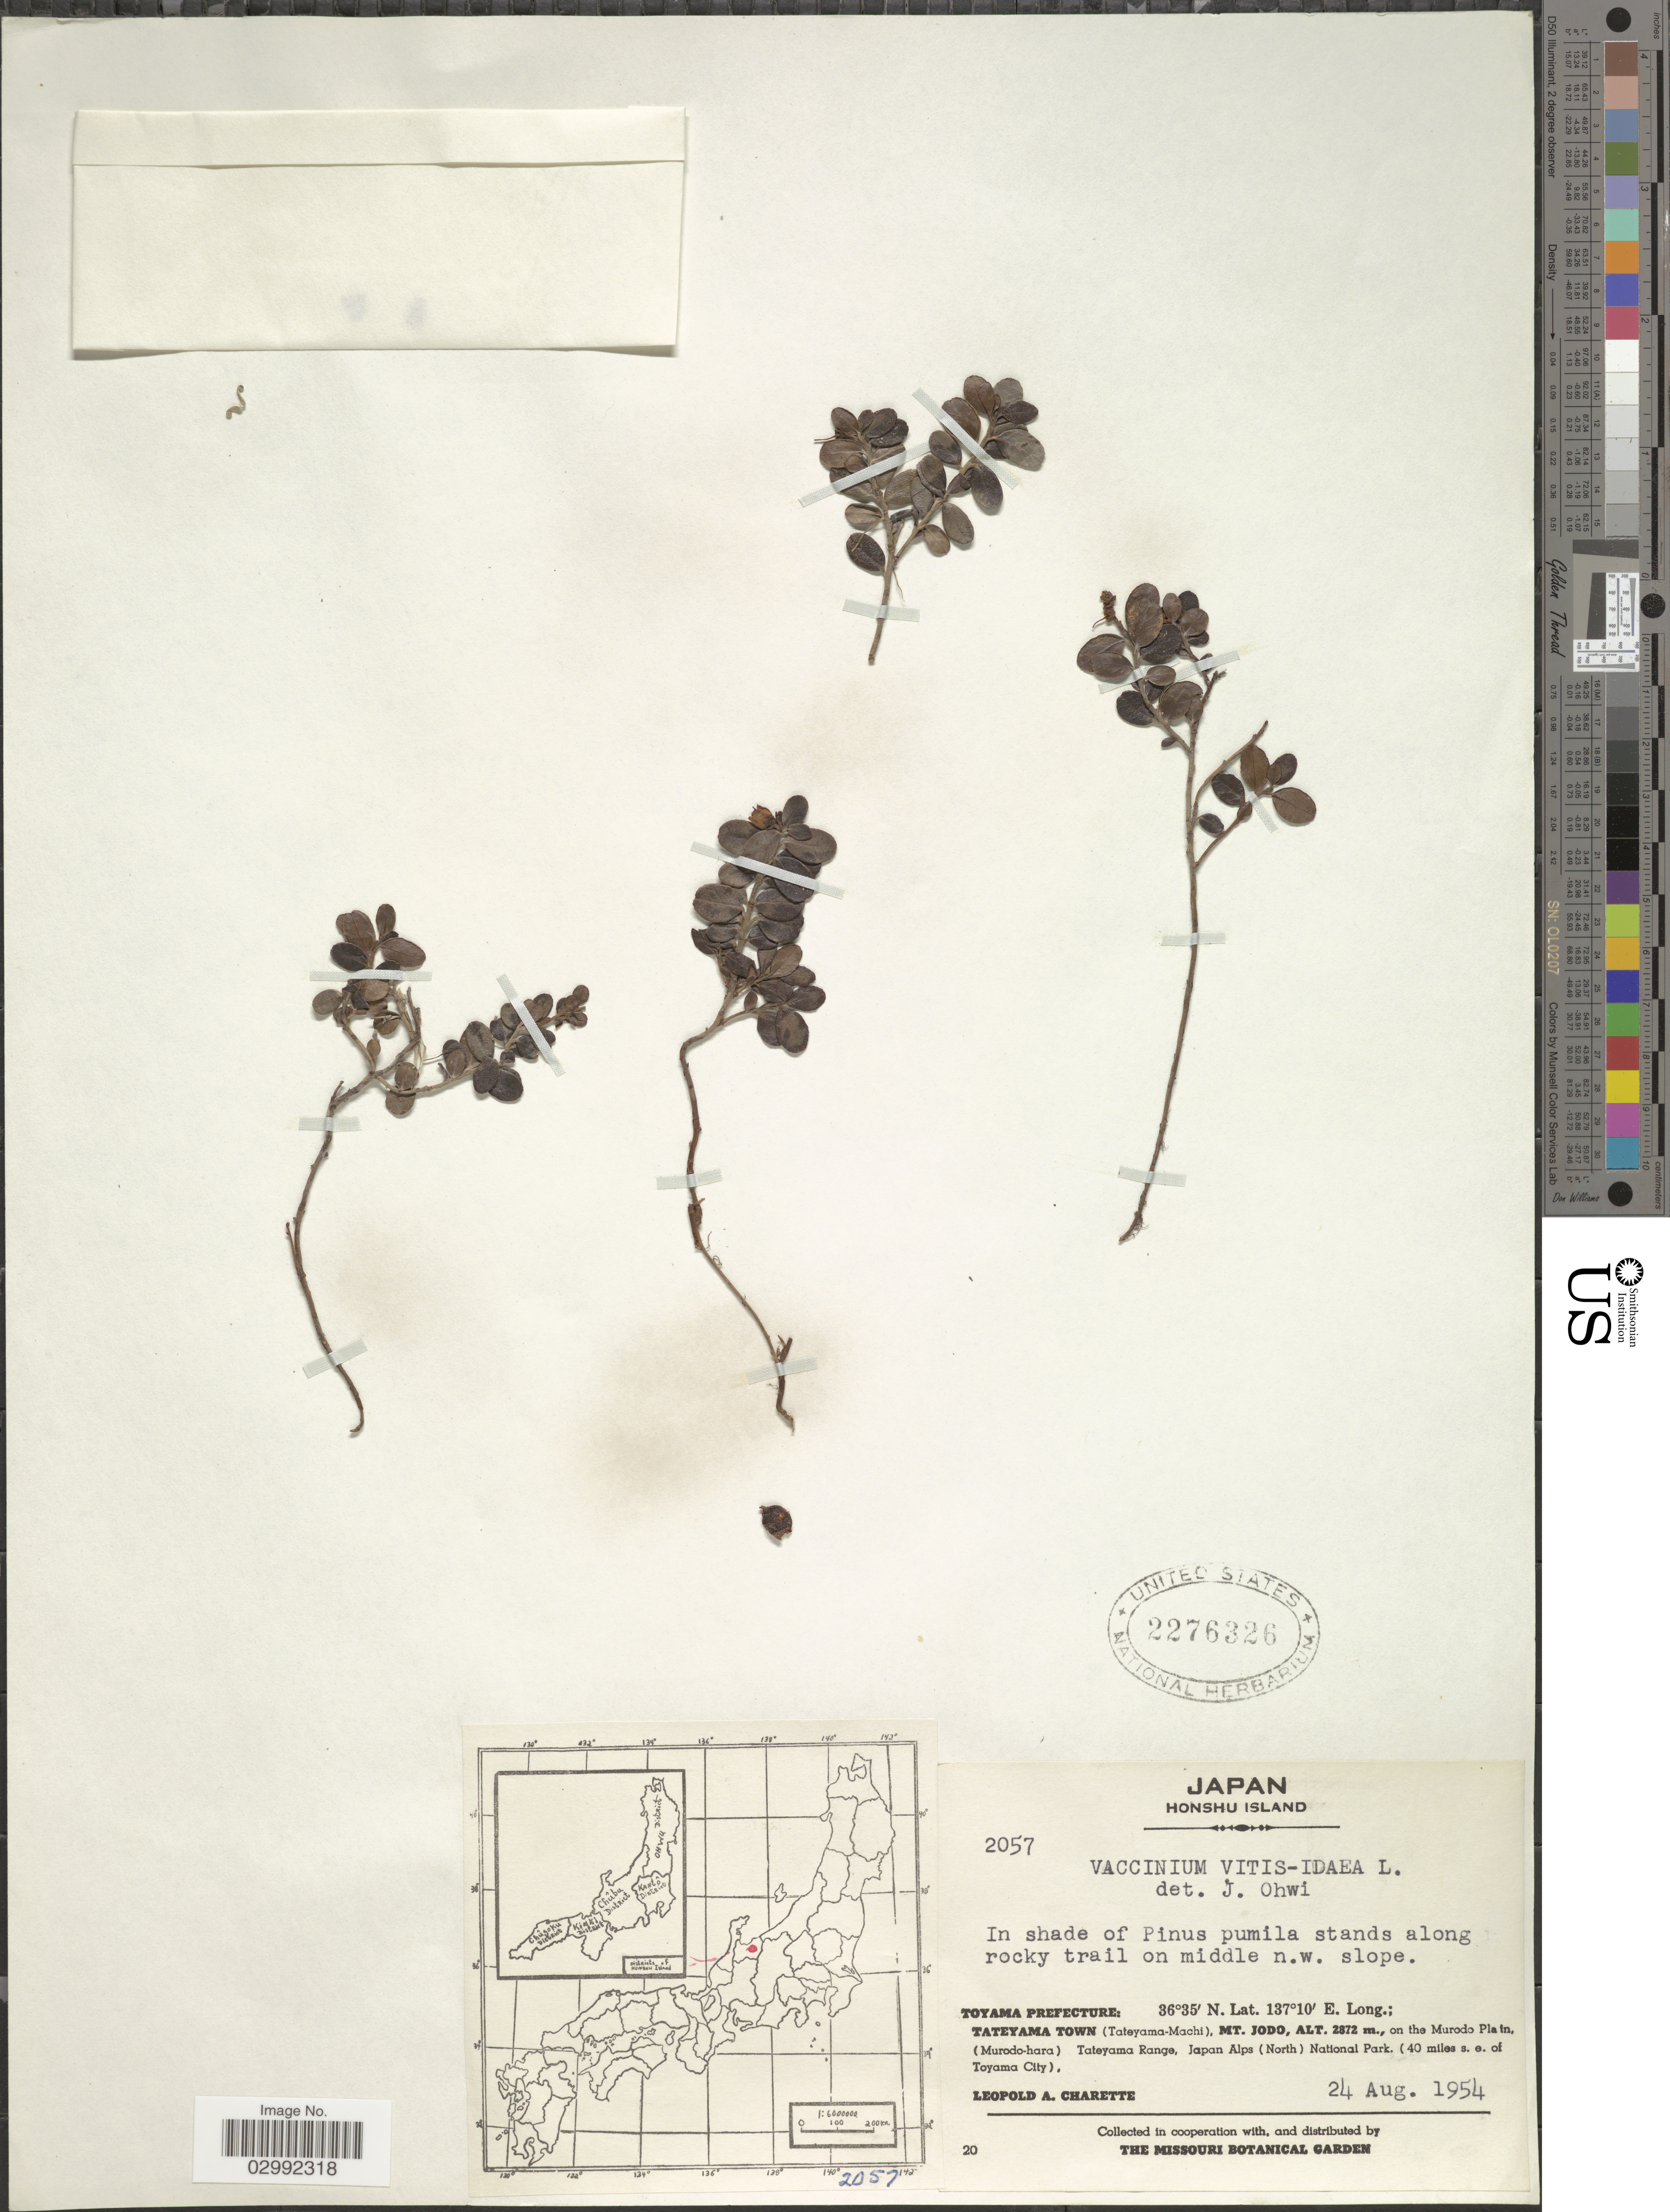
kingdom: Plantae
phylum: Tracheophyta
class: Magnoliopsida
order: Ericales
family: Ericaceae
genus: Vaccinium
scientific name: Vaccinium vitis-idaea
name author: L.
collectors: L. A. Charette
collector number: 2057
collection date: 1954-08-24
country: Japan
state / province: Toyama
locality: Toyama Prefecture: Tateyama Town (Tateyama-Machi), Mt. Jodo, on the Murodo Plain, (Murodo-hara) Tateyama Range, Japan Alps (North) National Park. (40 miles s. e. of Toyama City). Honshu Island. On middle n.w. slope.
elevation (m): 2872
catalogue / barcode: US 2276326